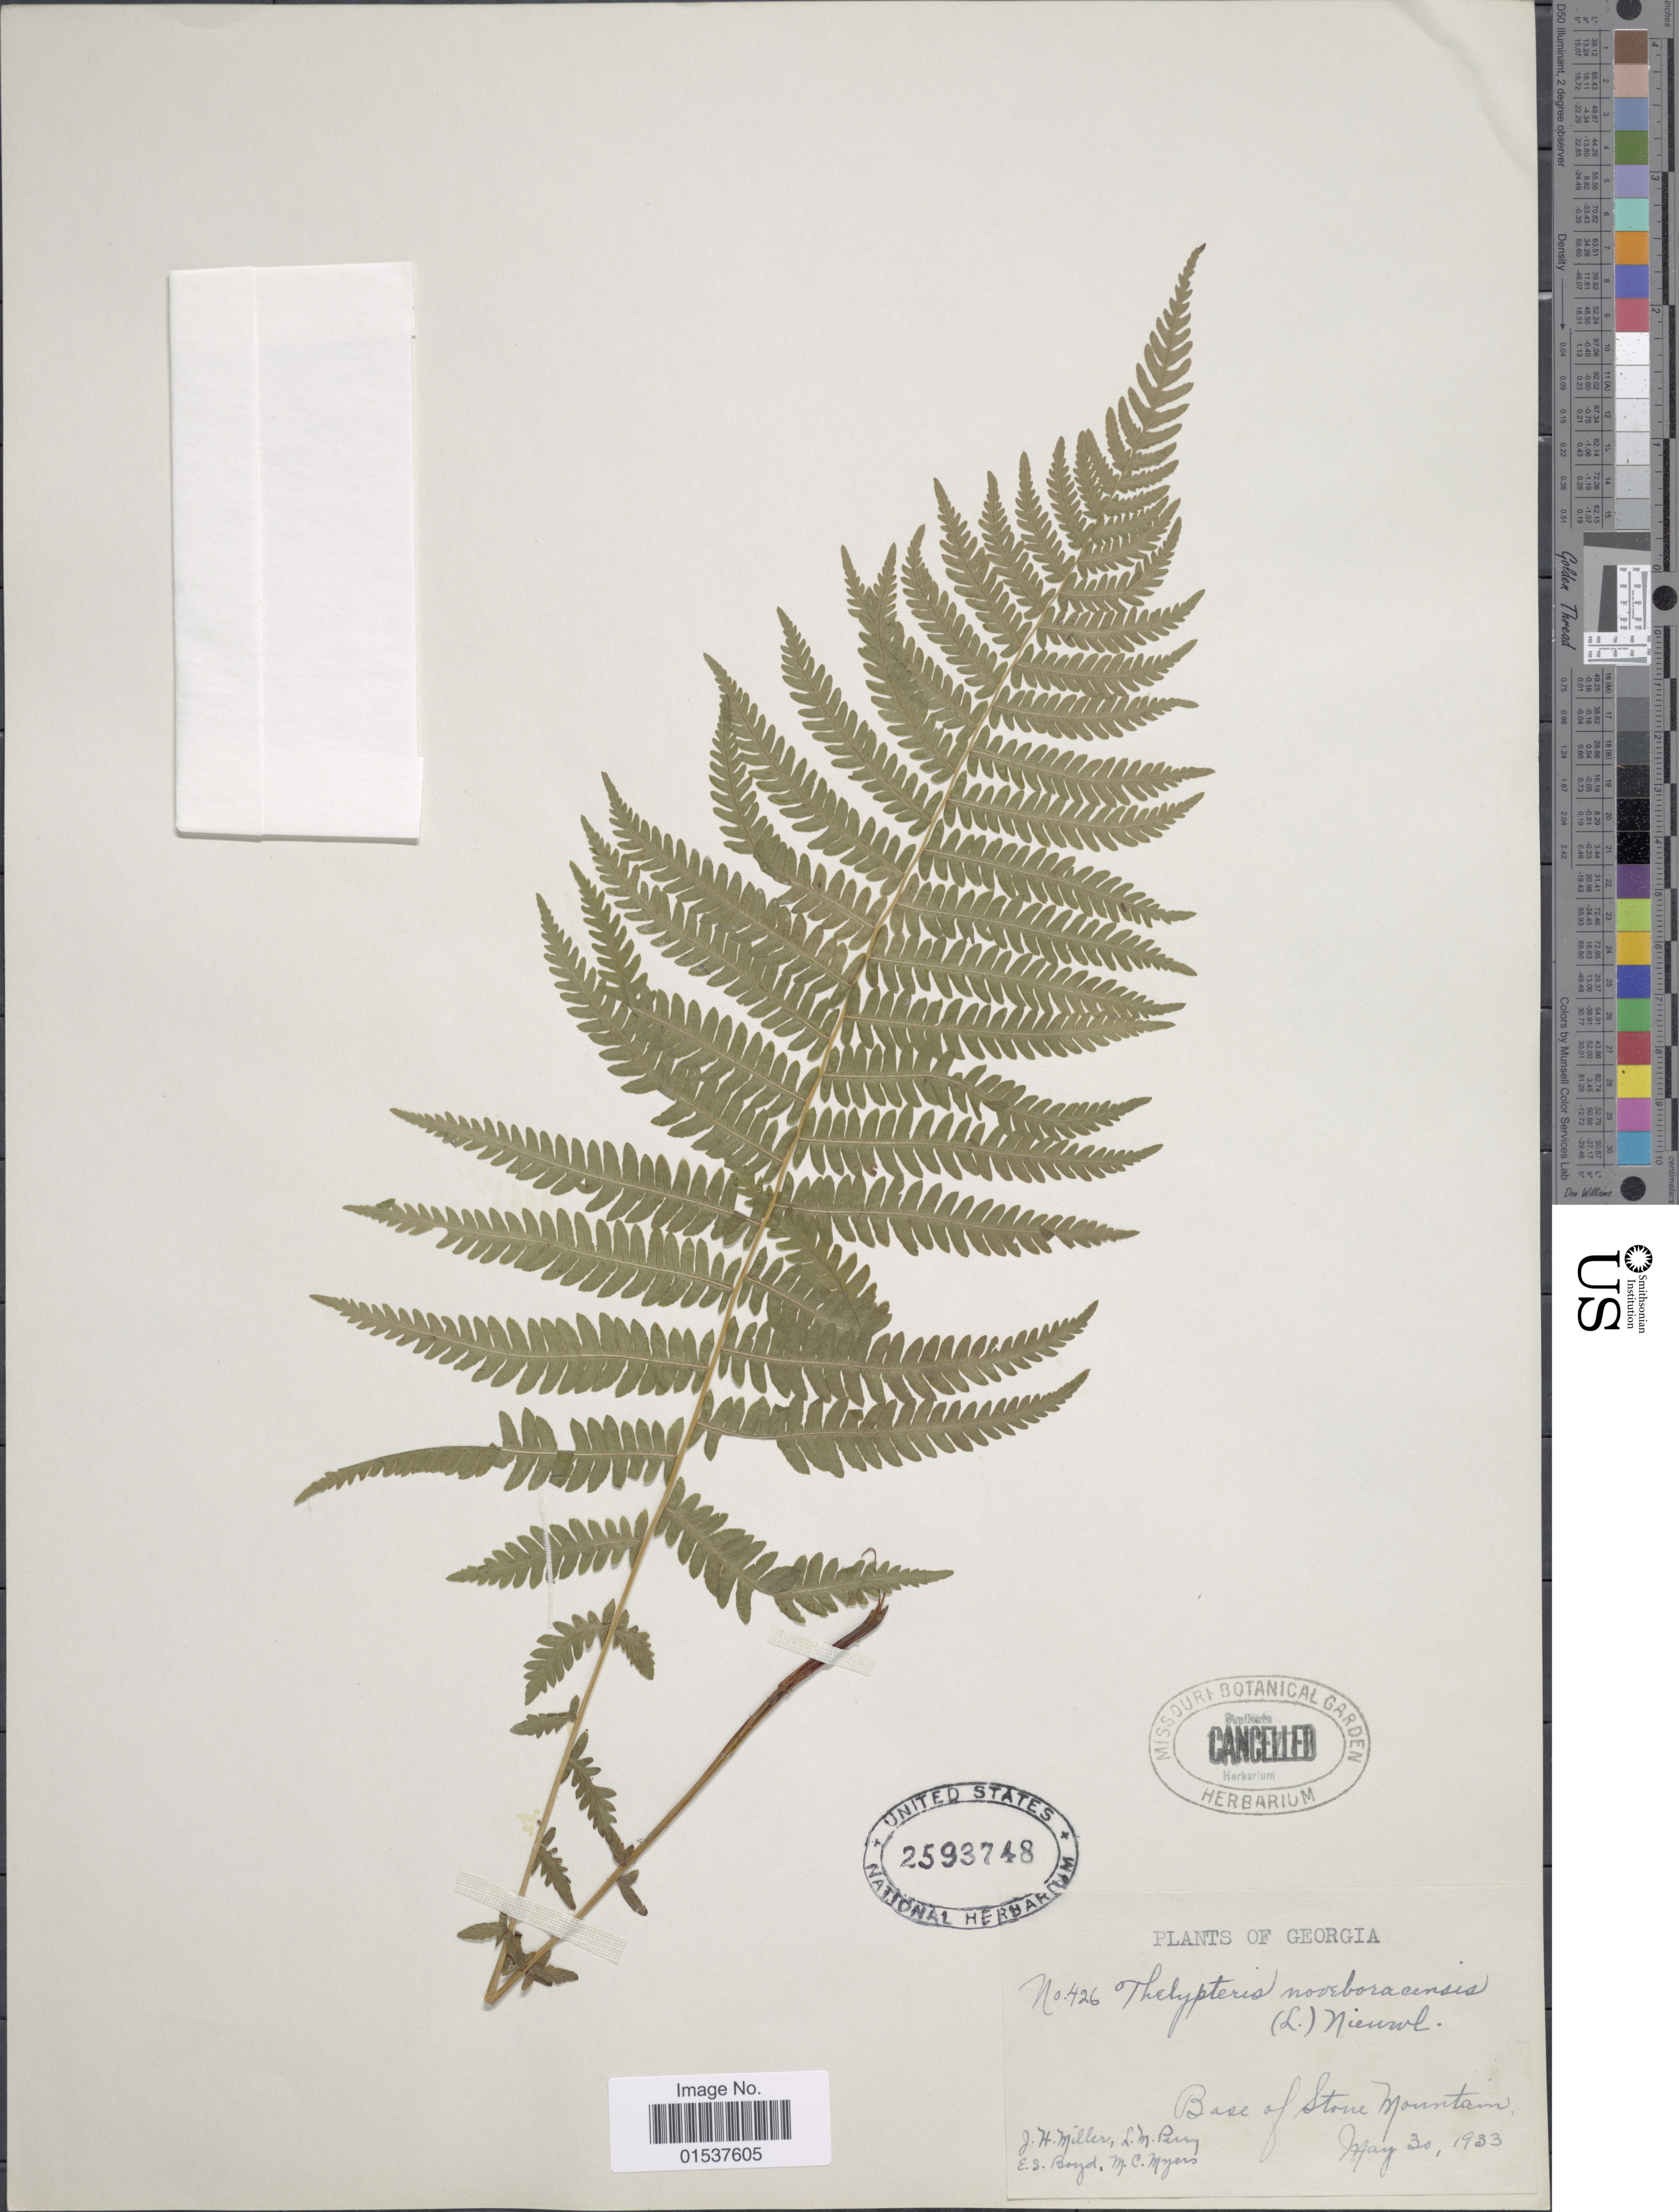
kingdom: Plantae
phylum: Tracheophyta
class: Polypodiopsida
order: Polypodiales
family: Thelypteridaceae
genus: Parathelypteris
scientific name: Parathelypteris noveboracensis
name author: (L.) Ching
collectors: J. H. Miller, L. M. Perry, E. Boyd & M. Myers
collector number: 426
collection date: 1933-05-30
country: United States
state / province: Georgia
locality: Base of Stone Mountain.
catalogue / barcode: US 2593748